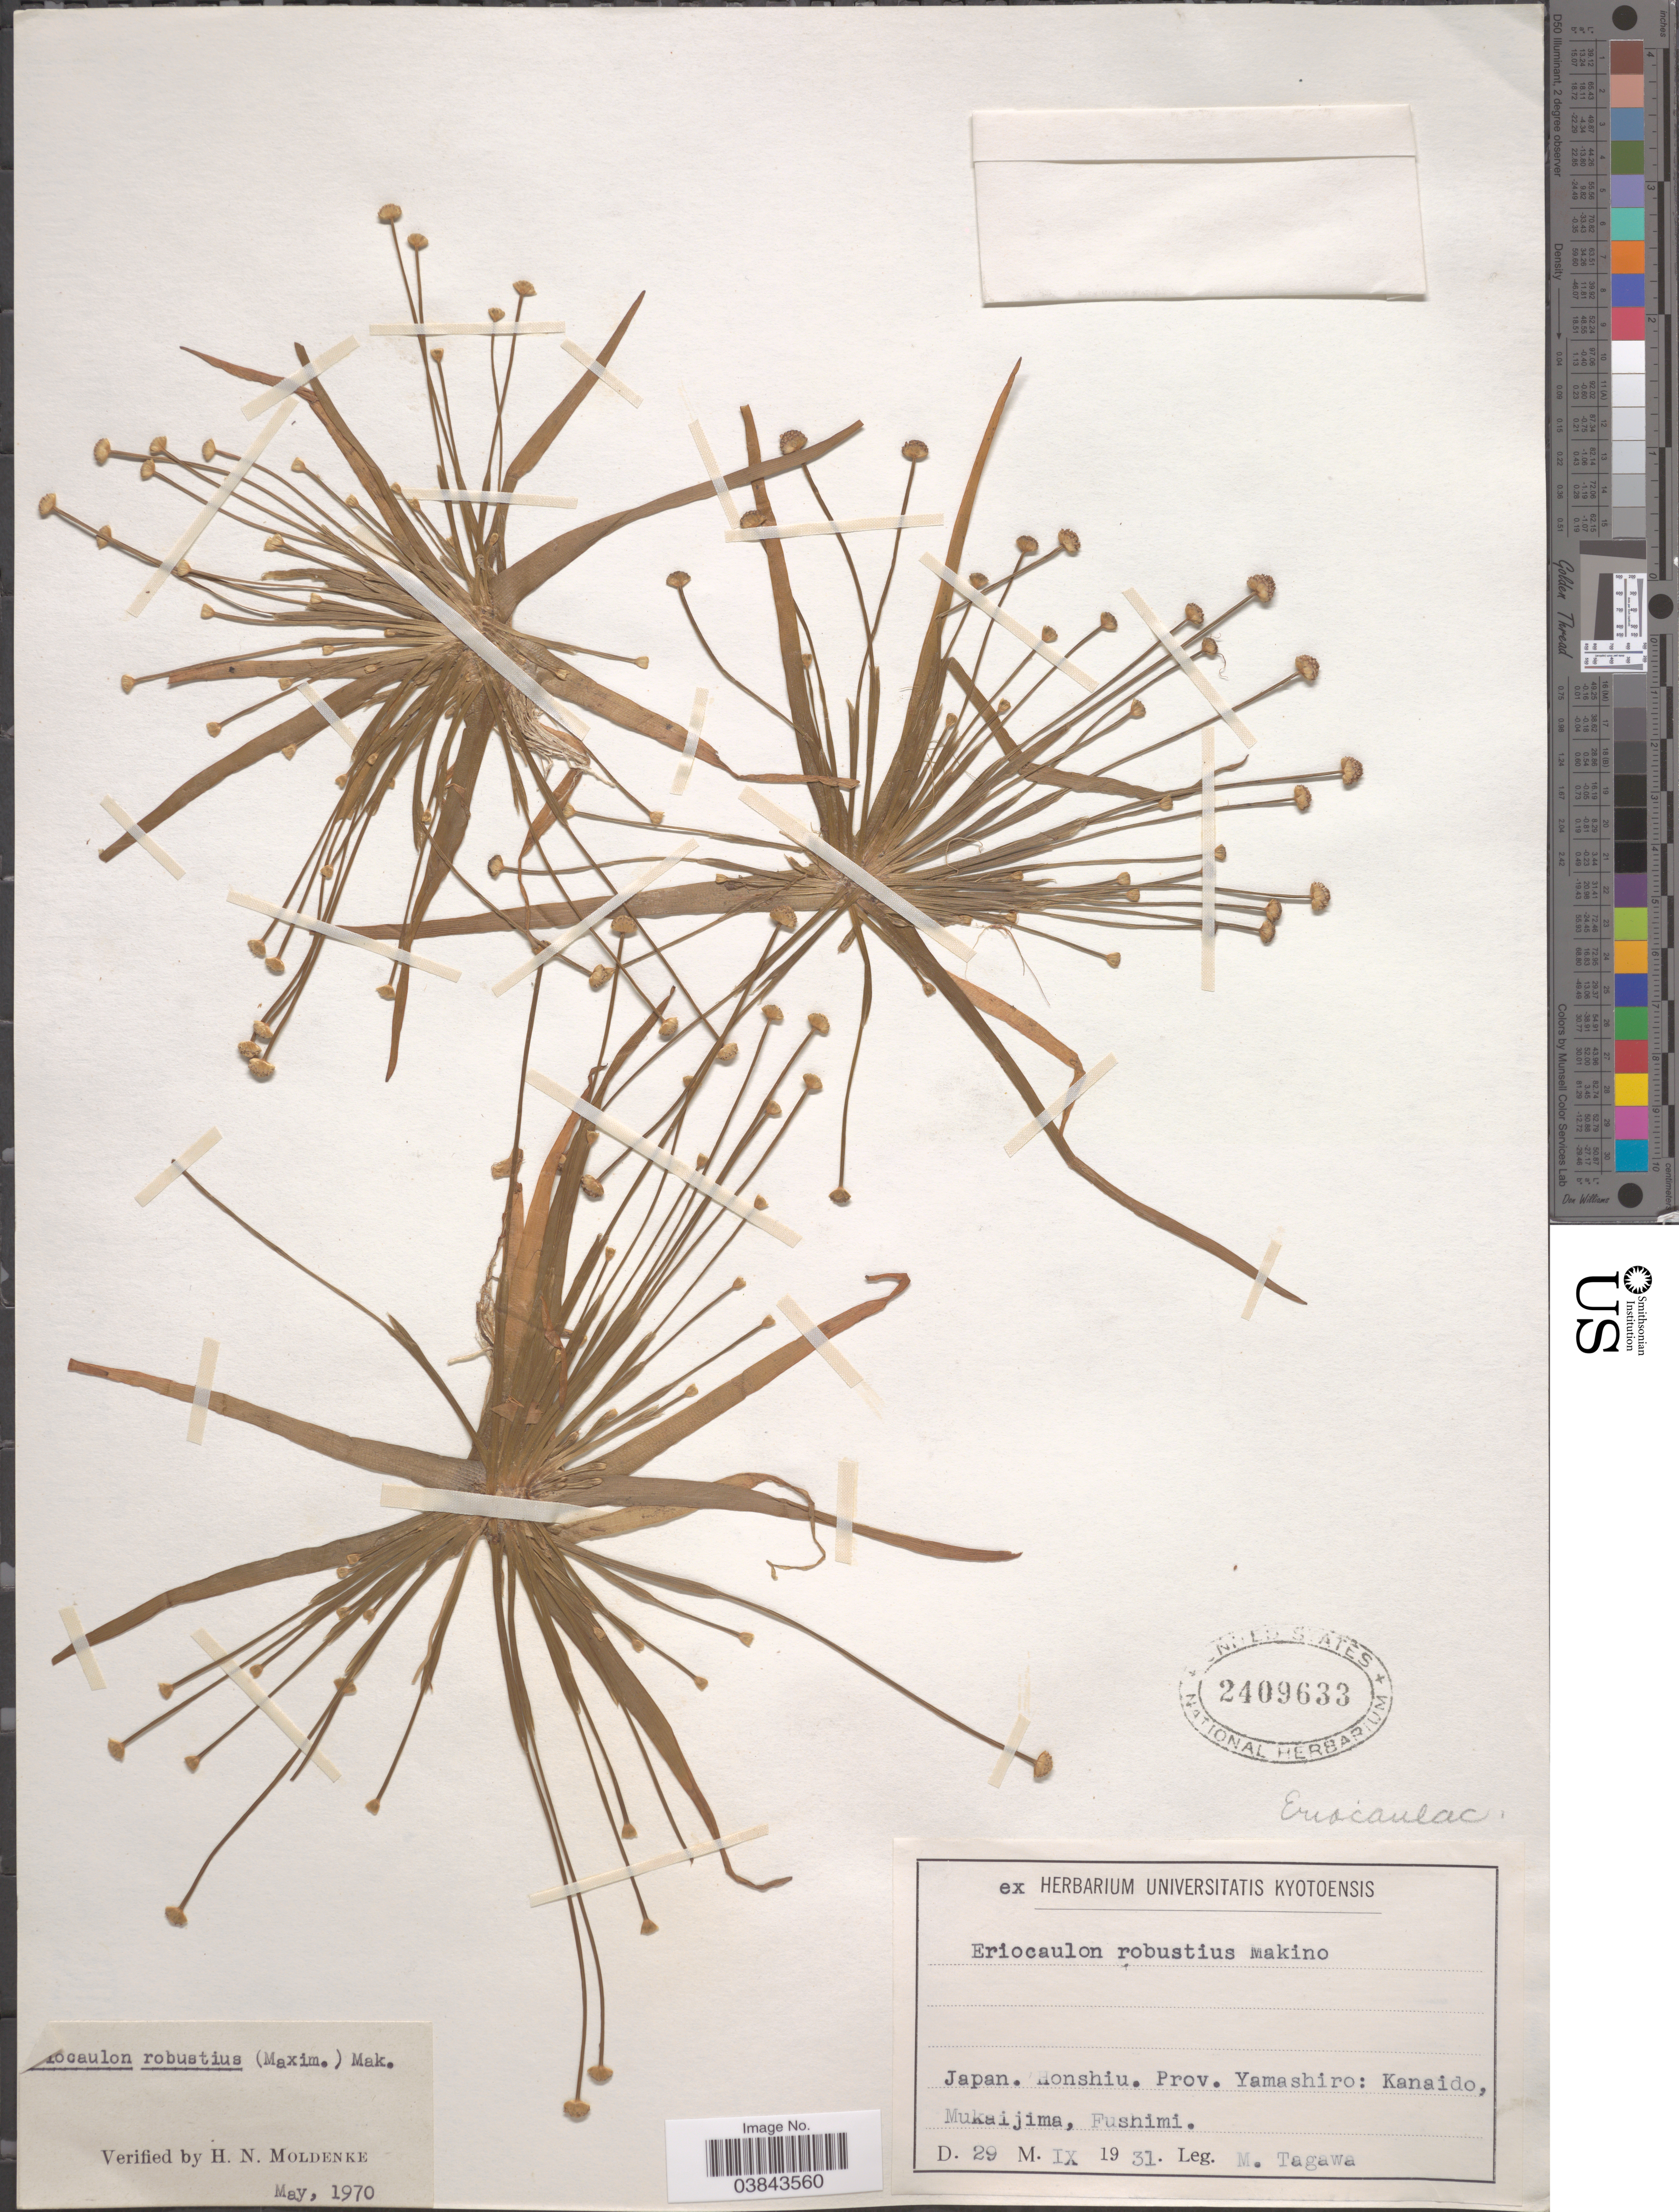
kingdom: Plantae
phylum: Tracheophyta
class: Liliopsida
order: Poales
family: Eriocaulaceae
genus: Eriocaulon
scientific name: Eriocaulon robustium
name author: (Maxim.) Makino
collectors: M. Tagawa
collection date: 1931-11-29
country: Japan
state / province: Kyoto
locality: Honshiu. Prov. Yamashiro: Kanaido, Mukaijima, Fushimi.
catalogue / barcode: US 2409633